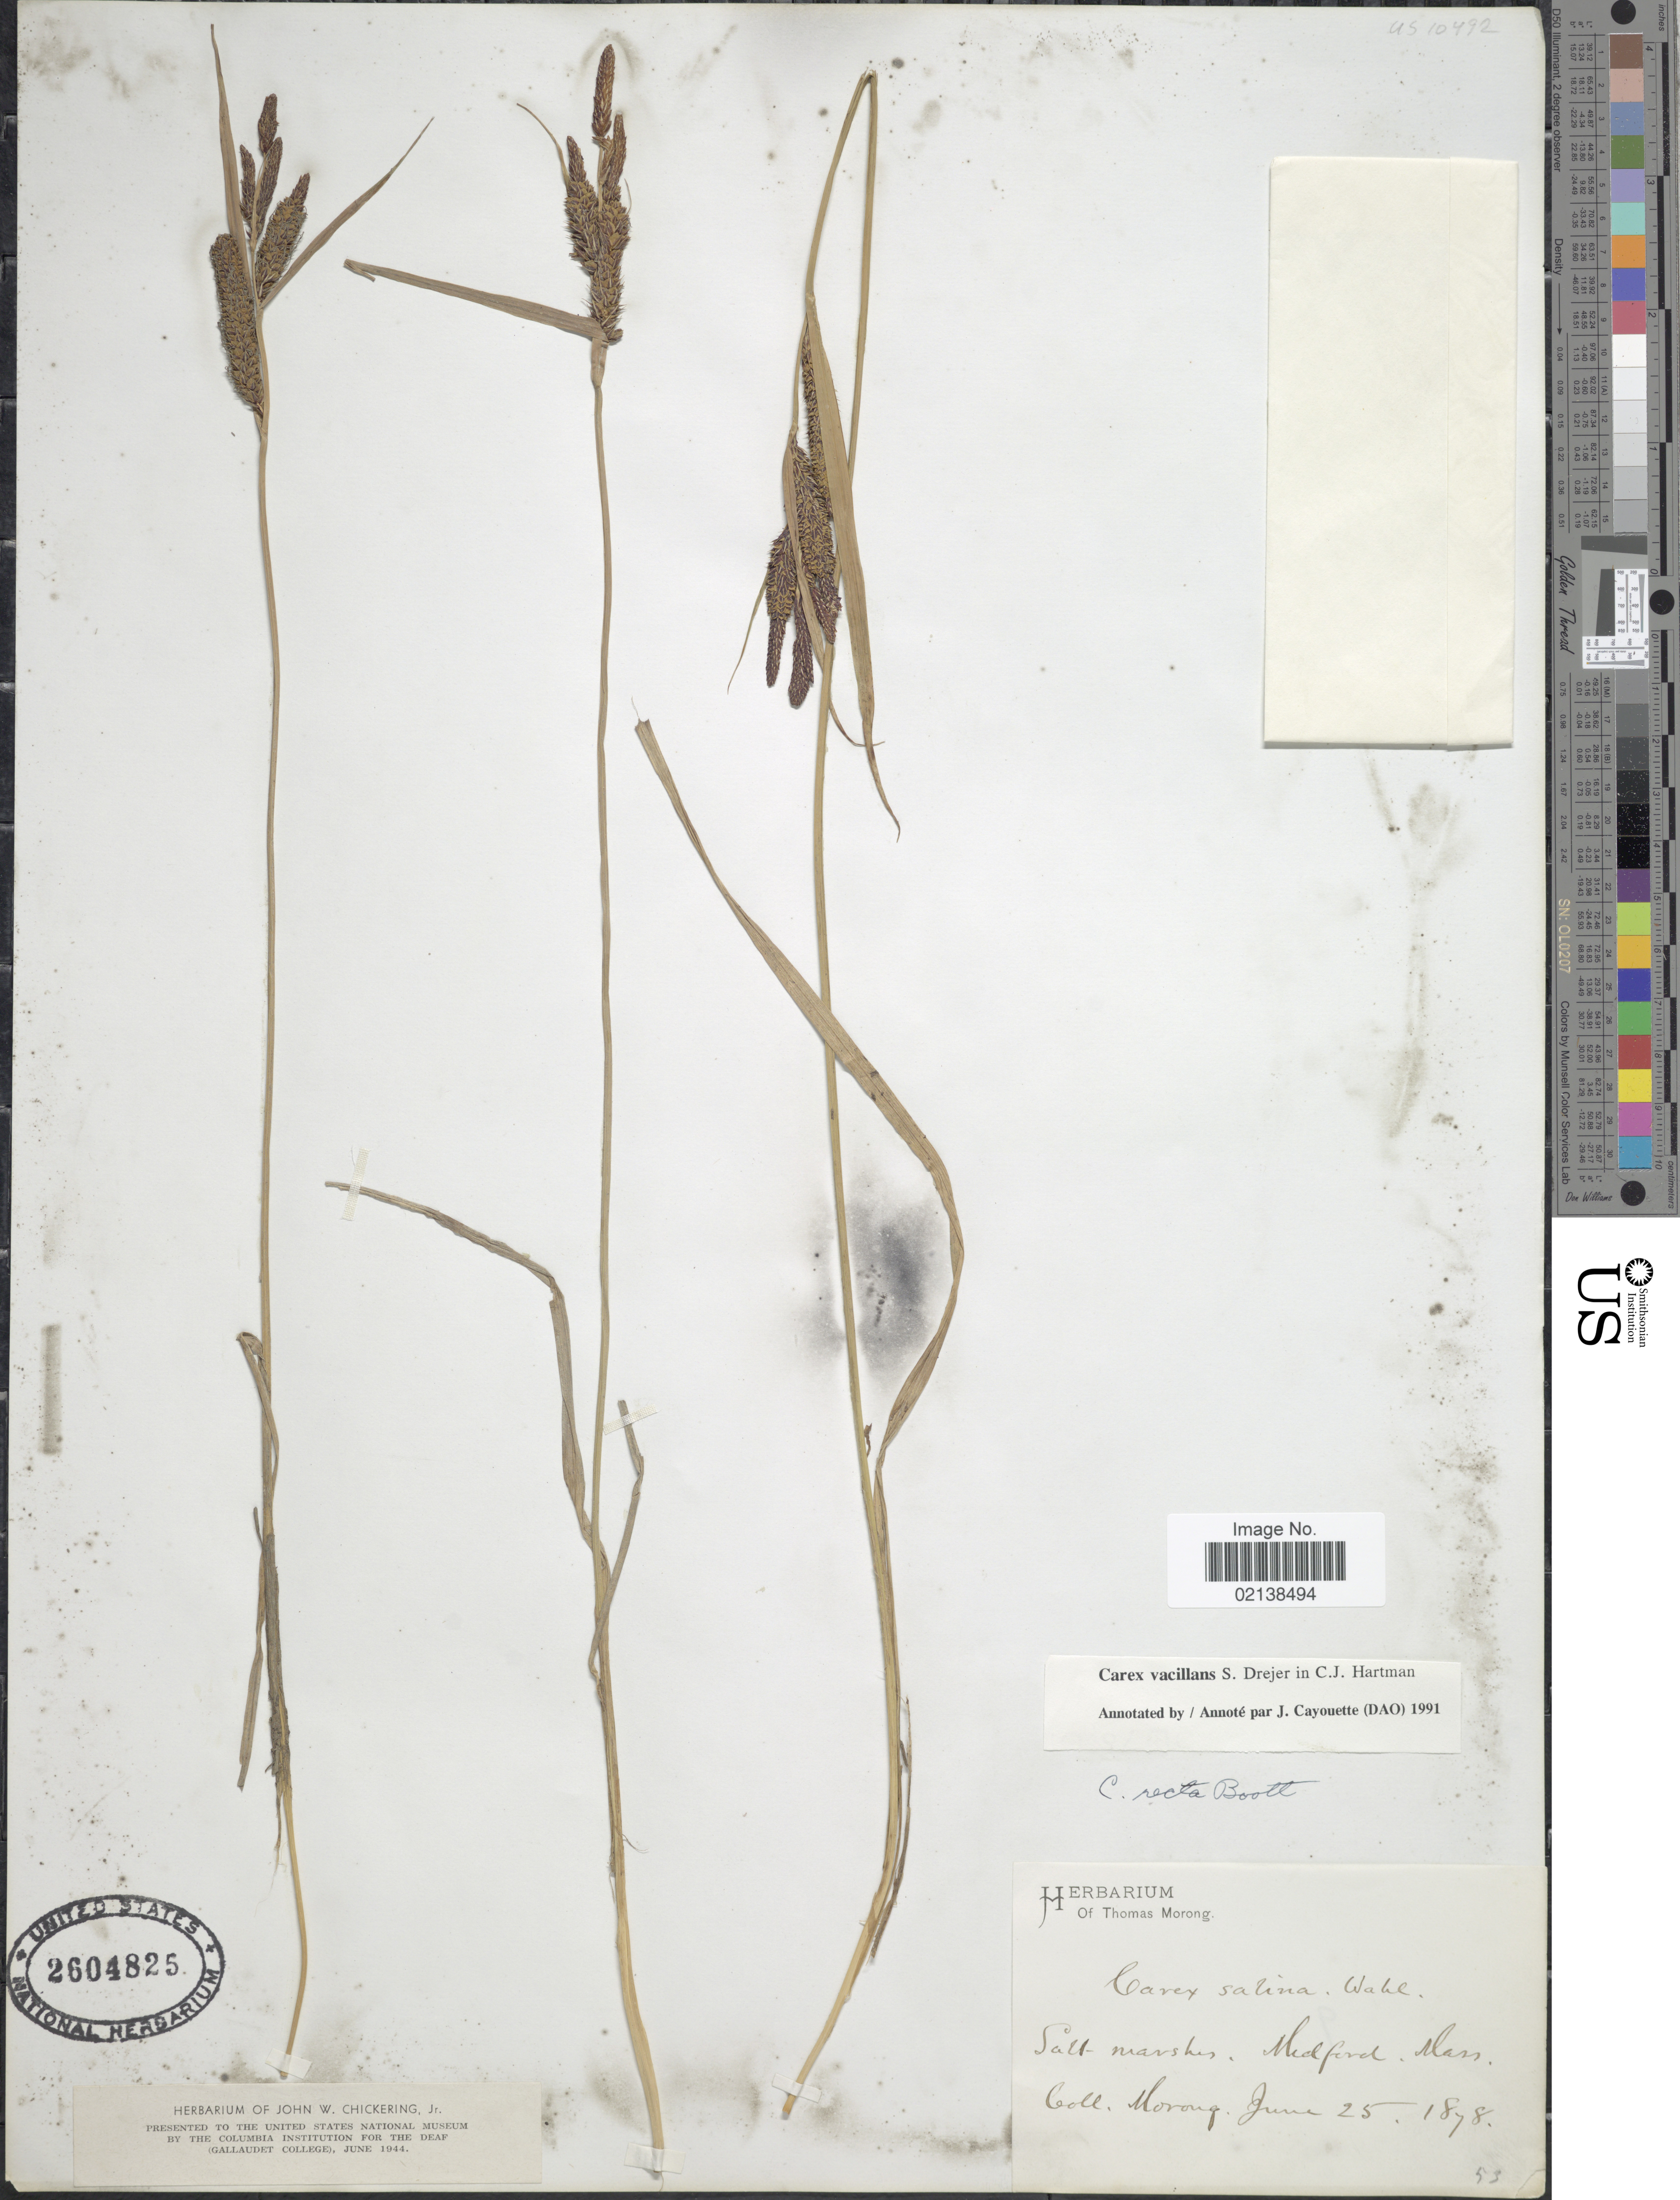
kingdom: Plantae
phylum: Tracheophyta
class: Liliopsida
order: Poales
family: Cyperaceae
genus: Carex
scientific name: Carex vacillans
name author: Drejer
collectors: ex herb. T. Morong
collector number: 53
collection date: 1878-06-25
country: United States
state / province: Massachusetts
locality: Salt marshes, Medford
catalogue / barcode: US 2604825